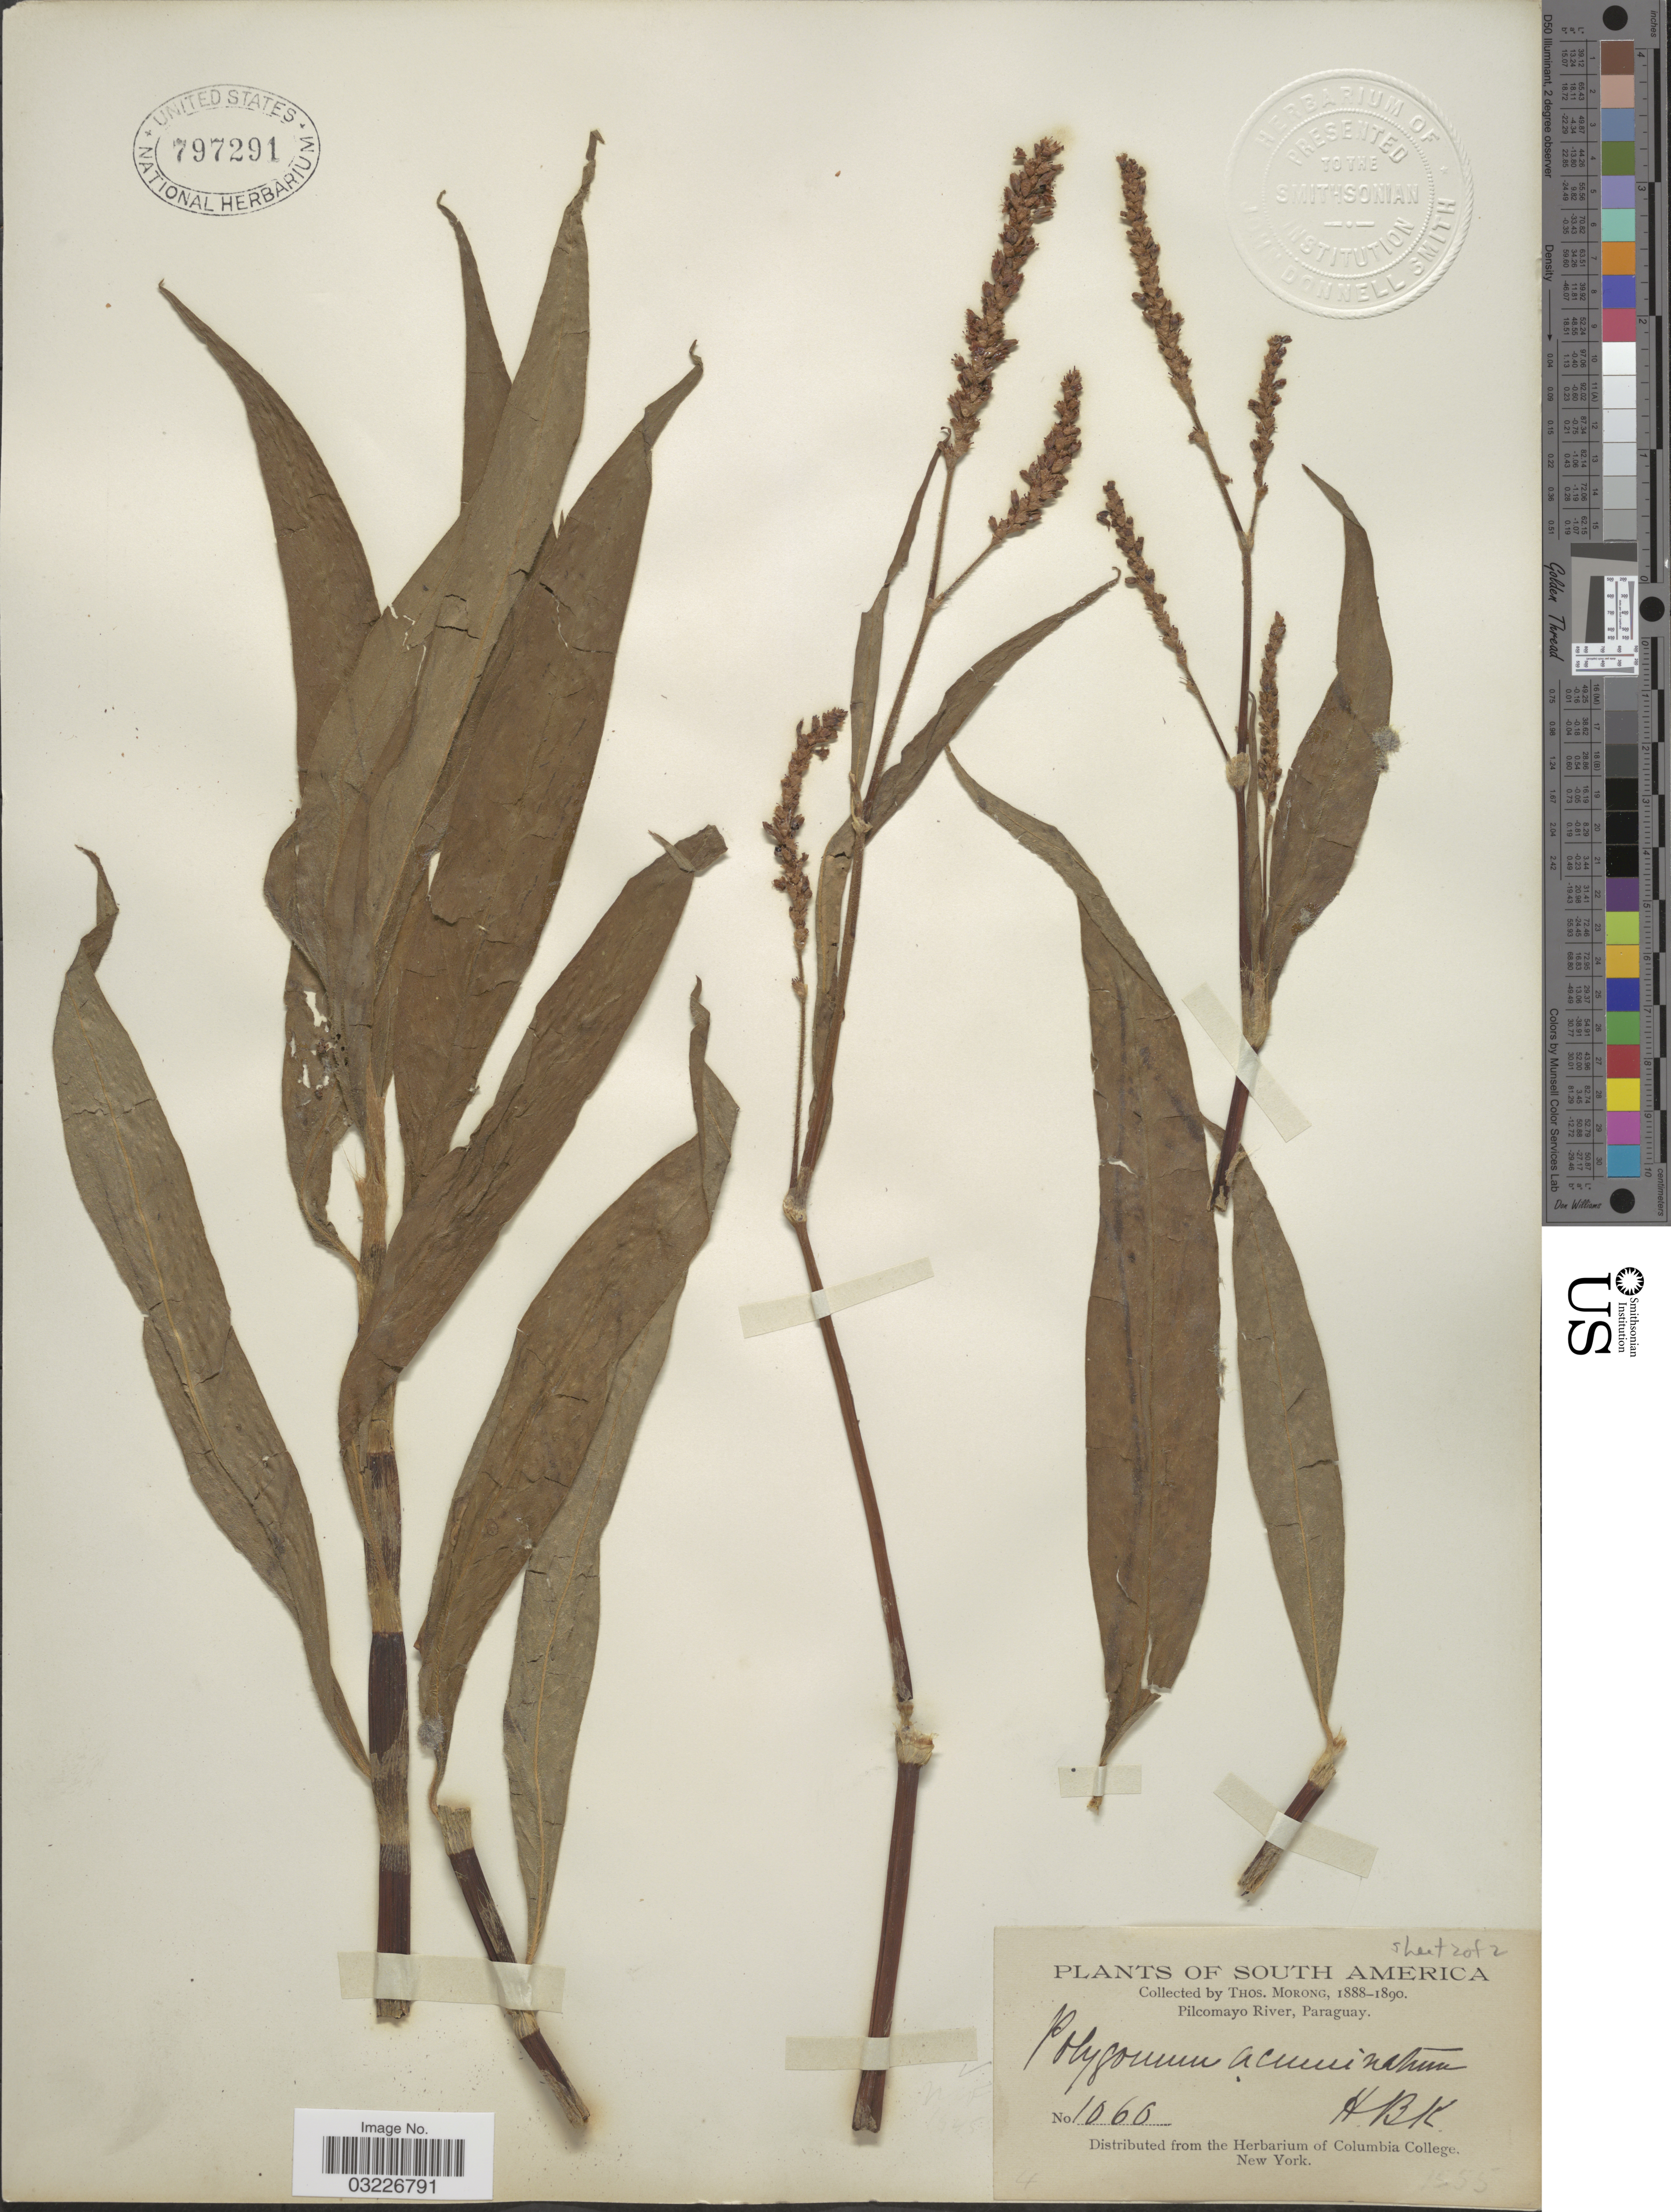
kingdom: Plantae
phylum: Tracheophyta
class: Magnoliopsida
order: Caryophyllales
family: Polygonaceae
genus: Polygonum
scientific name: Polygonum acuminatum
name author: Kunth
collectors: ex herb. T. Morong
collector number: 1060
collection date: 1888/1890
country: Paraguay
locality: Pilcomayo River.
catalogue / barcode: US 797291